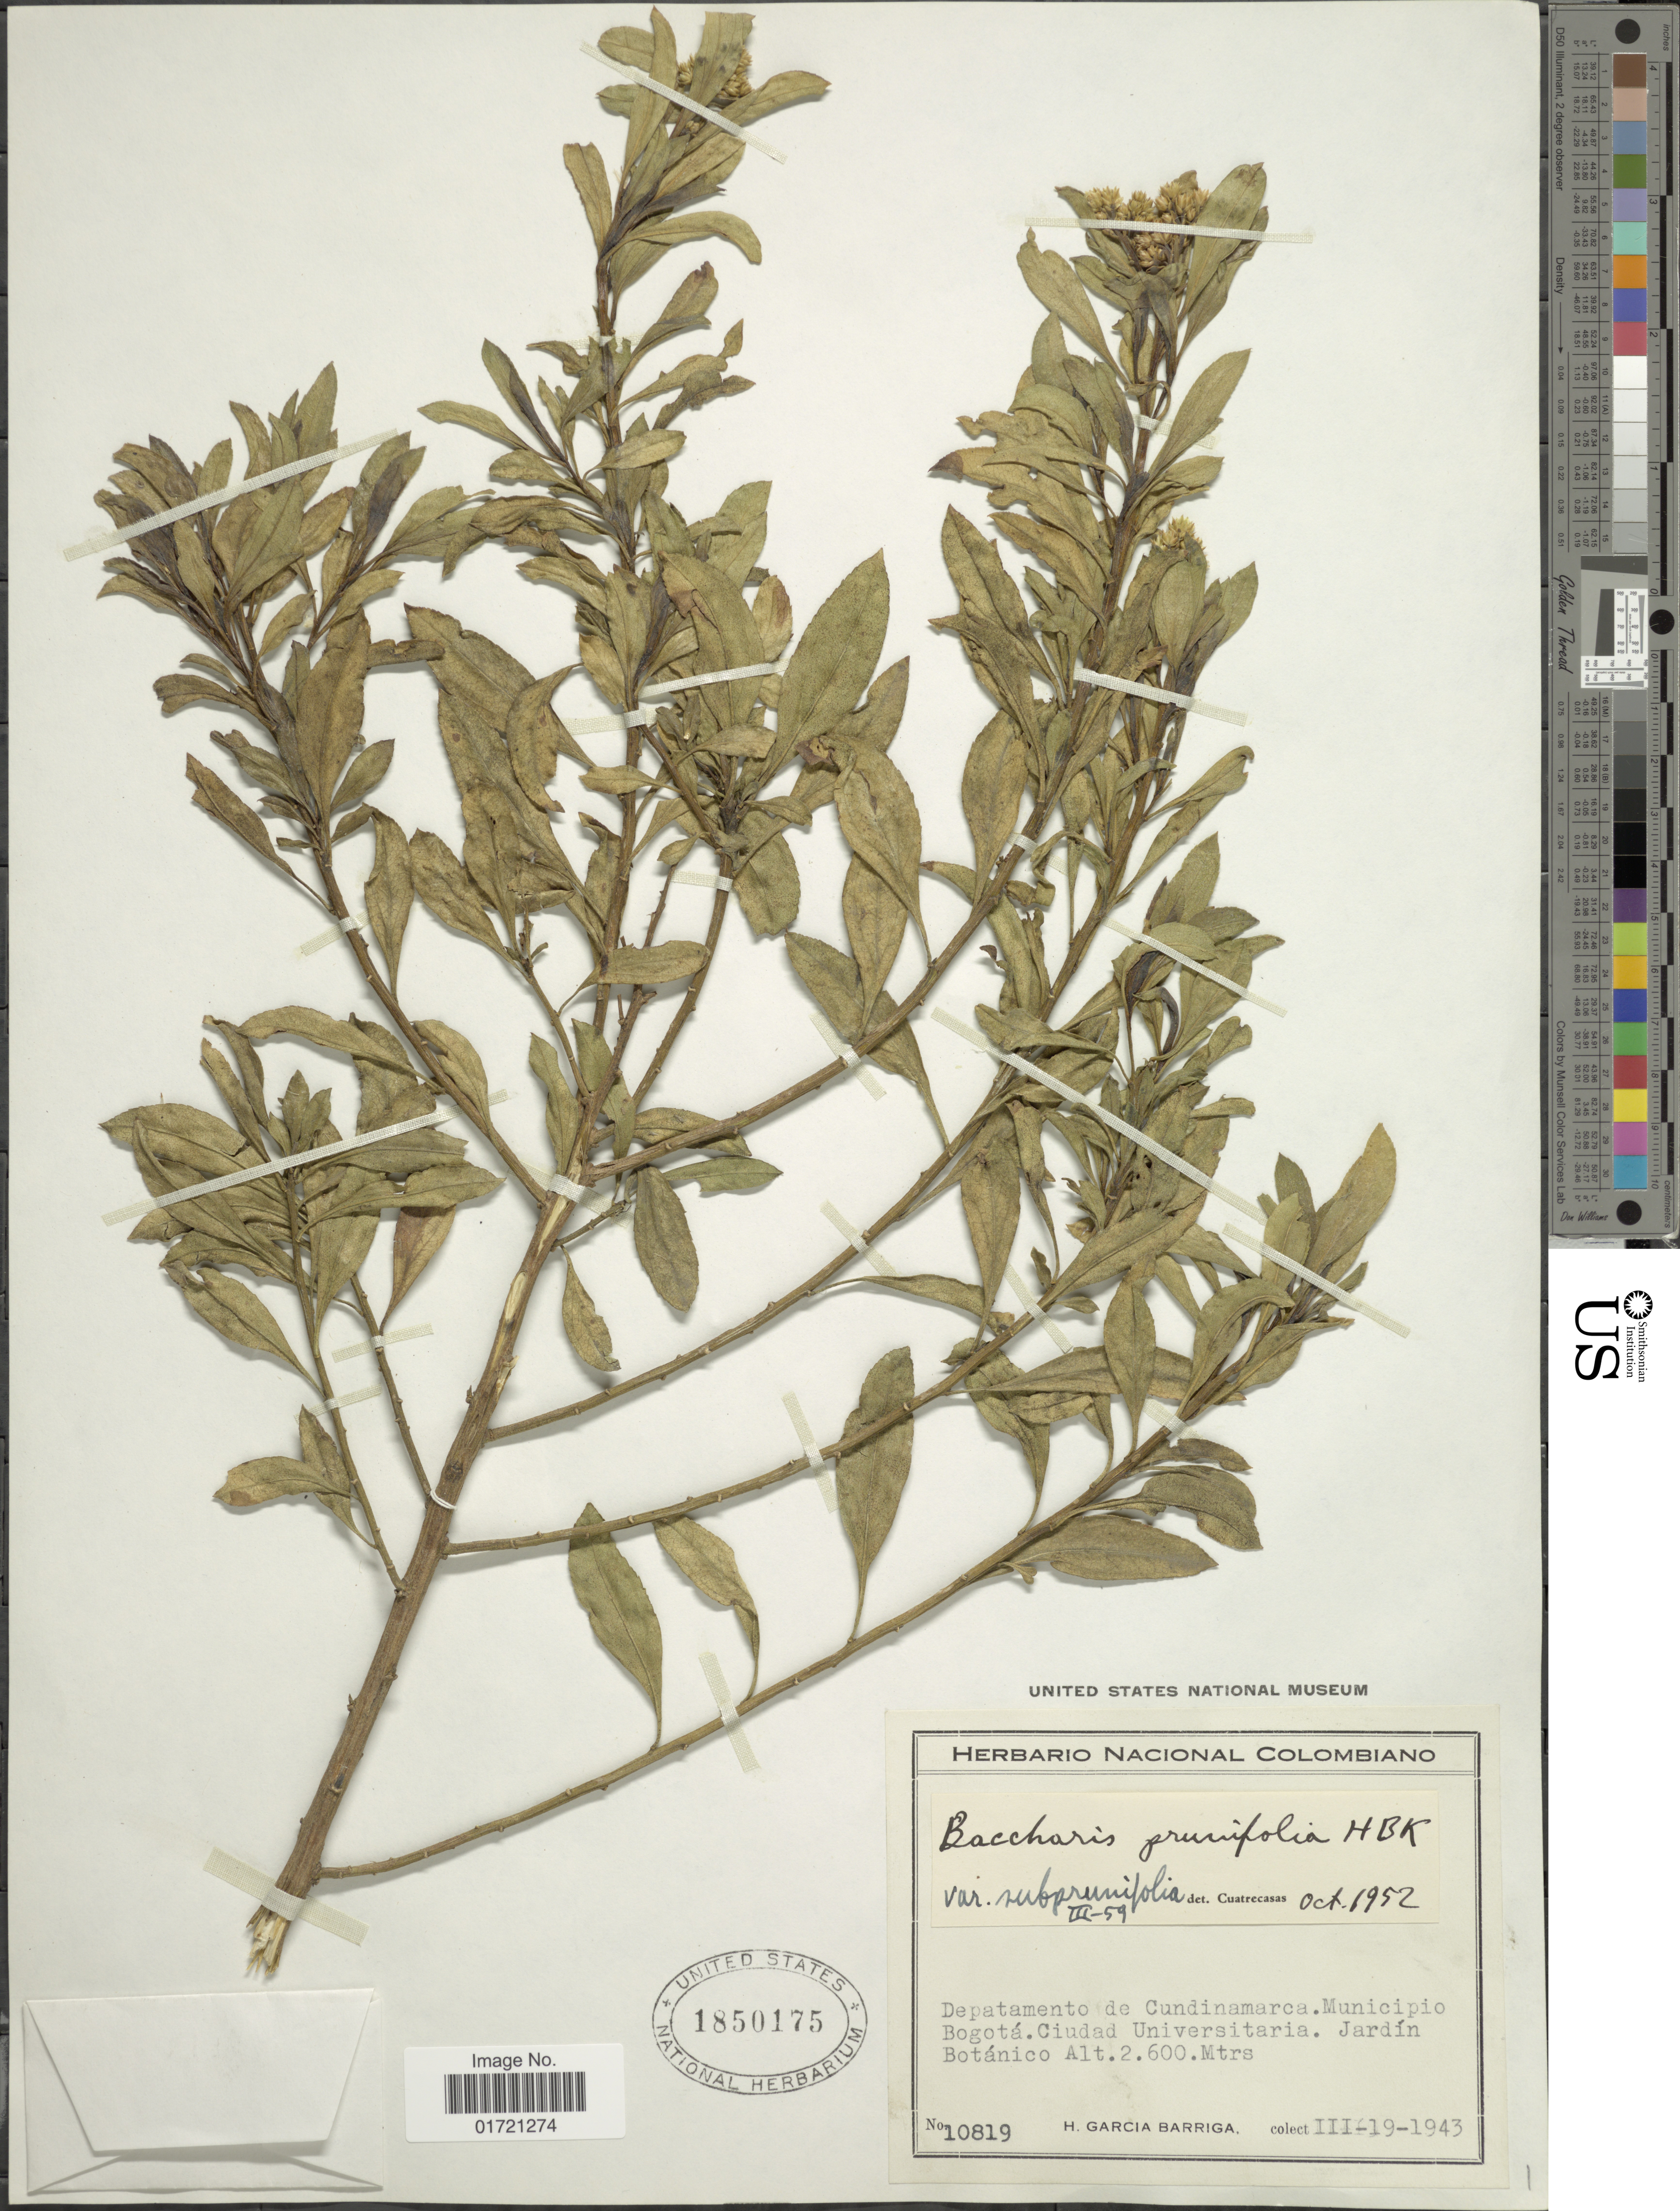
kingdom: Plantae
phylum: Tracheophyta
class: Magnoliopsida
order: Asterales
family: Asteraceae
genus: Baccharis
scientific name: Baccharis prunifolia var. subprunifolia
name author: Cuatrec.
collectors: H. García Barriga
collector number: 10819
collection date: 1943-03-19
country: Colombia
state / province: Cundinamarca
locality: Departamento de Cundinamarca. Municipio Bogotá. Ciudad Universitaria. Jardín Botánico.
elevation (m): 2600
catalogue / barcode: US 1850175